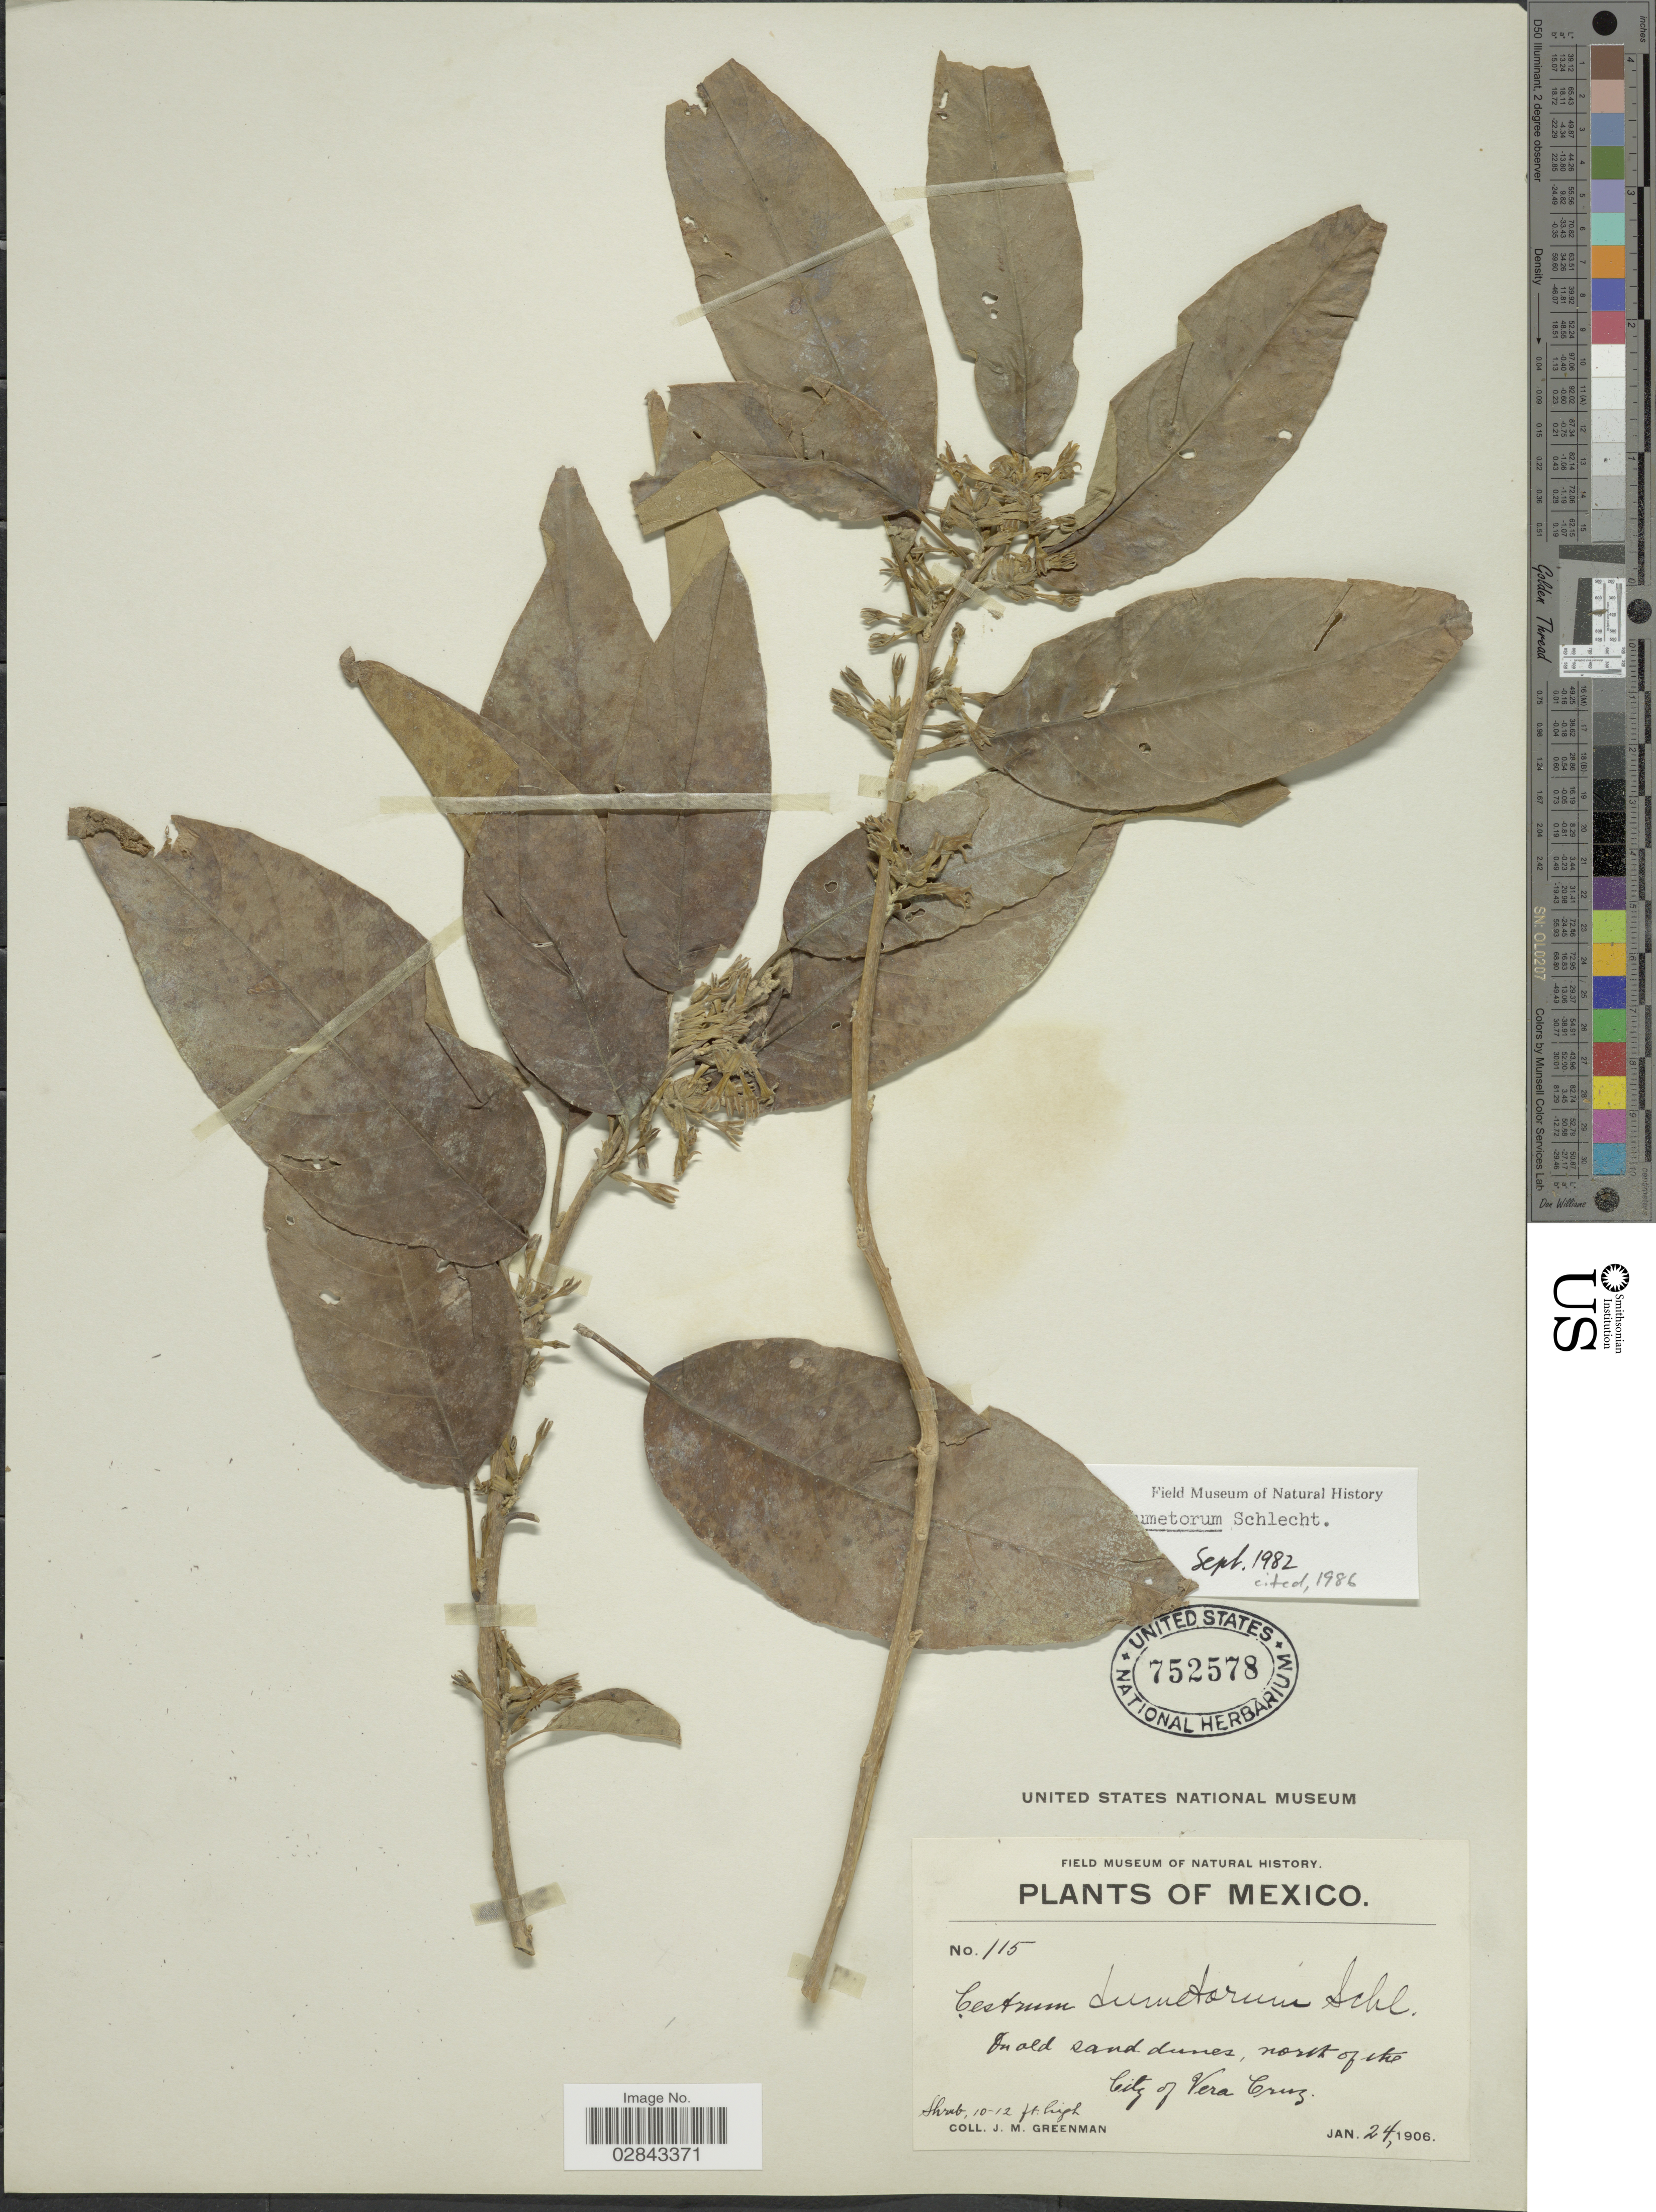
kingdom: Plantae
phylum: Tracheophyta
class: Magnoliopsida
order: Solanales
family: Solanaceae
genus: Cestrum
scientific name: Cestrum dumetorum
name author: Schltdl.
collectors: J. M. Greenman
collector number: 115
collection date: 1906-01-24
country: Mexico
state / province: Veracruz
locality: North of the City of Vera Cruz.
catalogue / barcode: US 752578